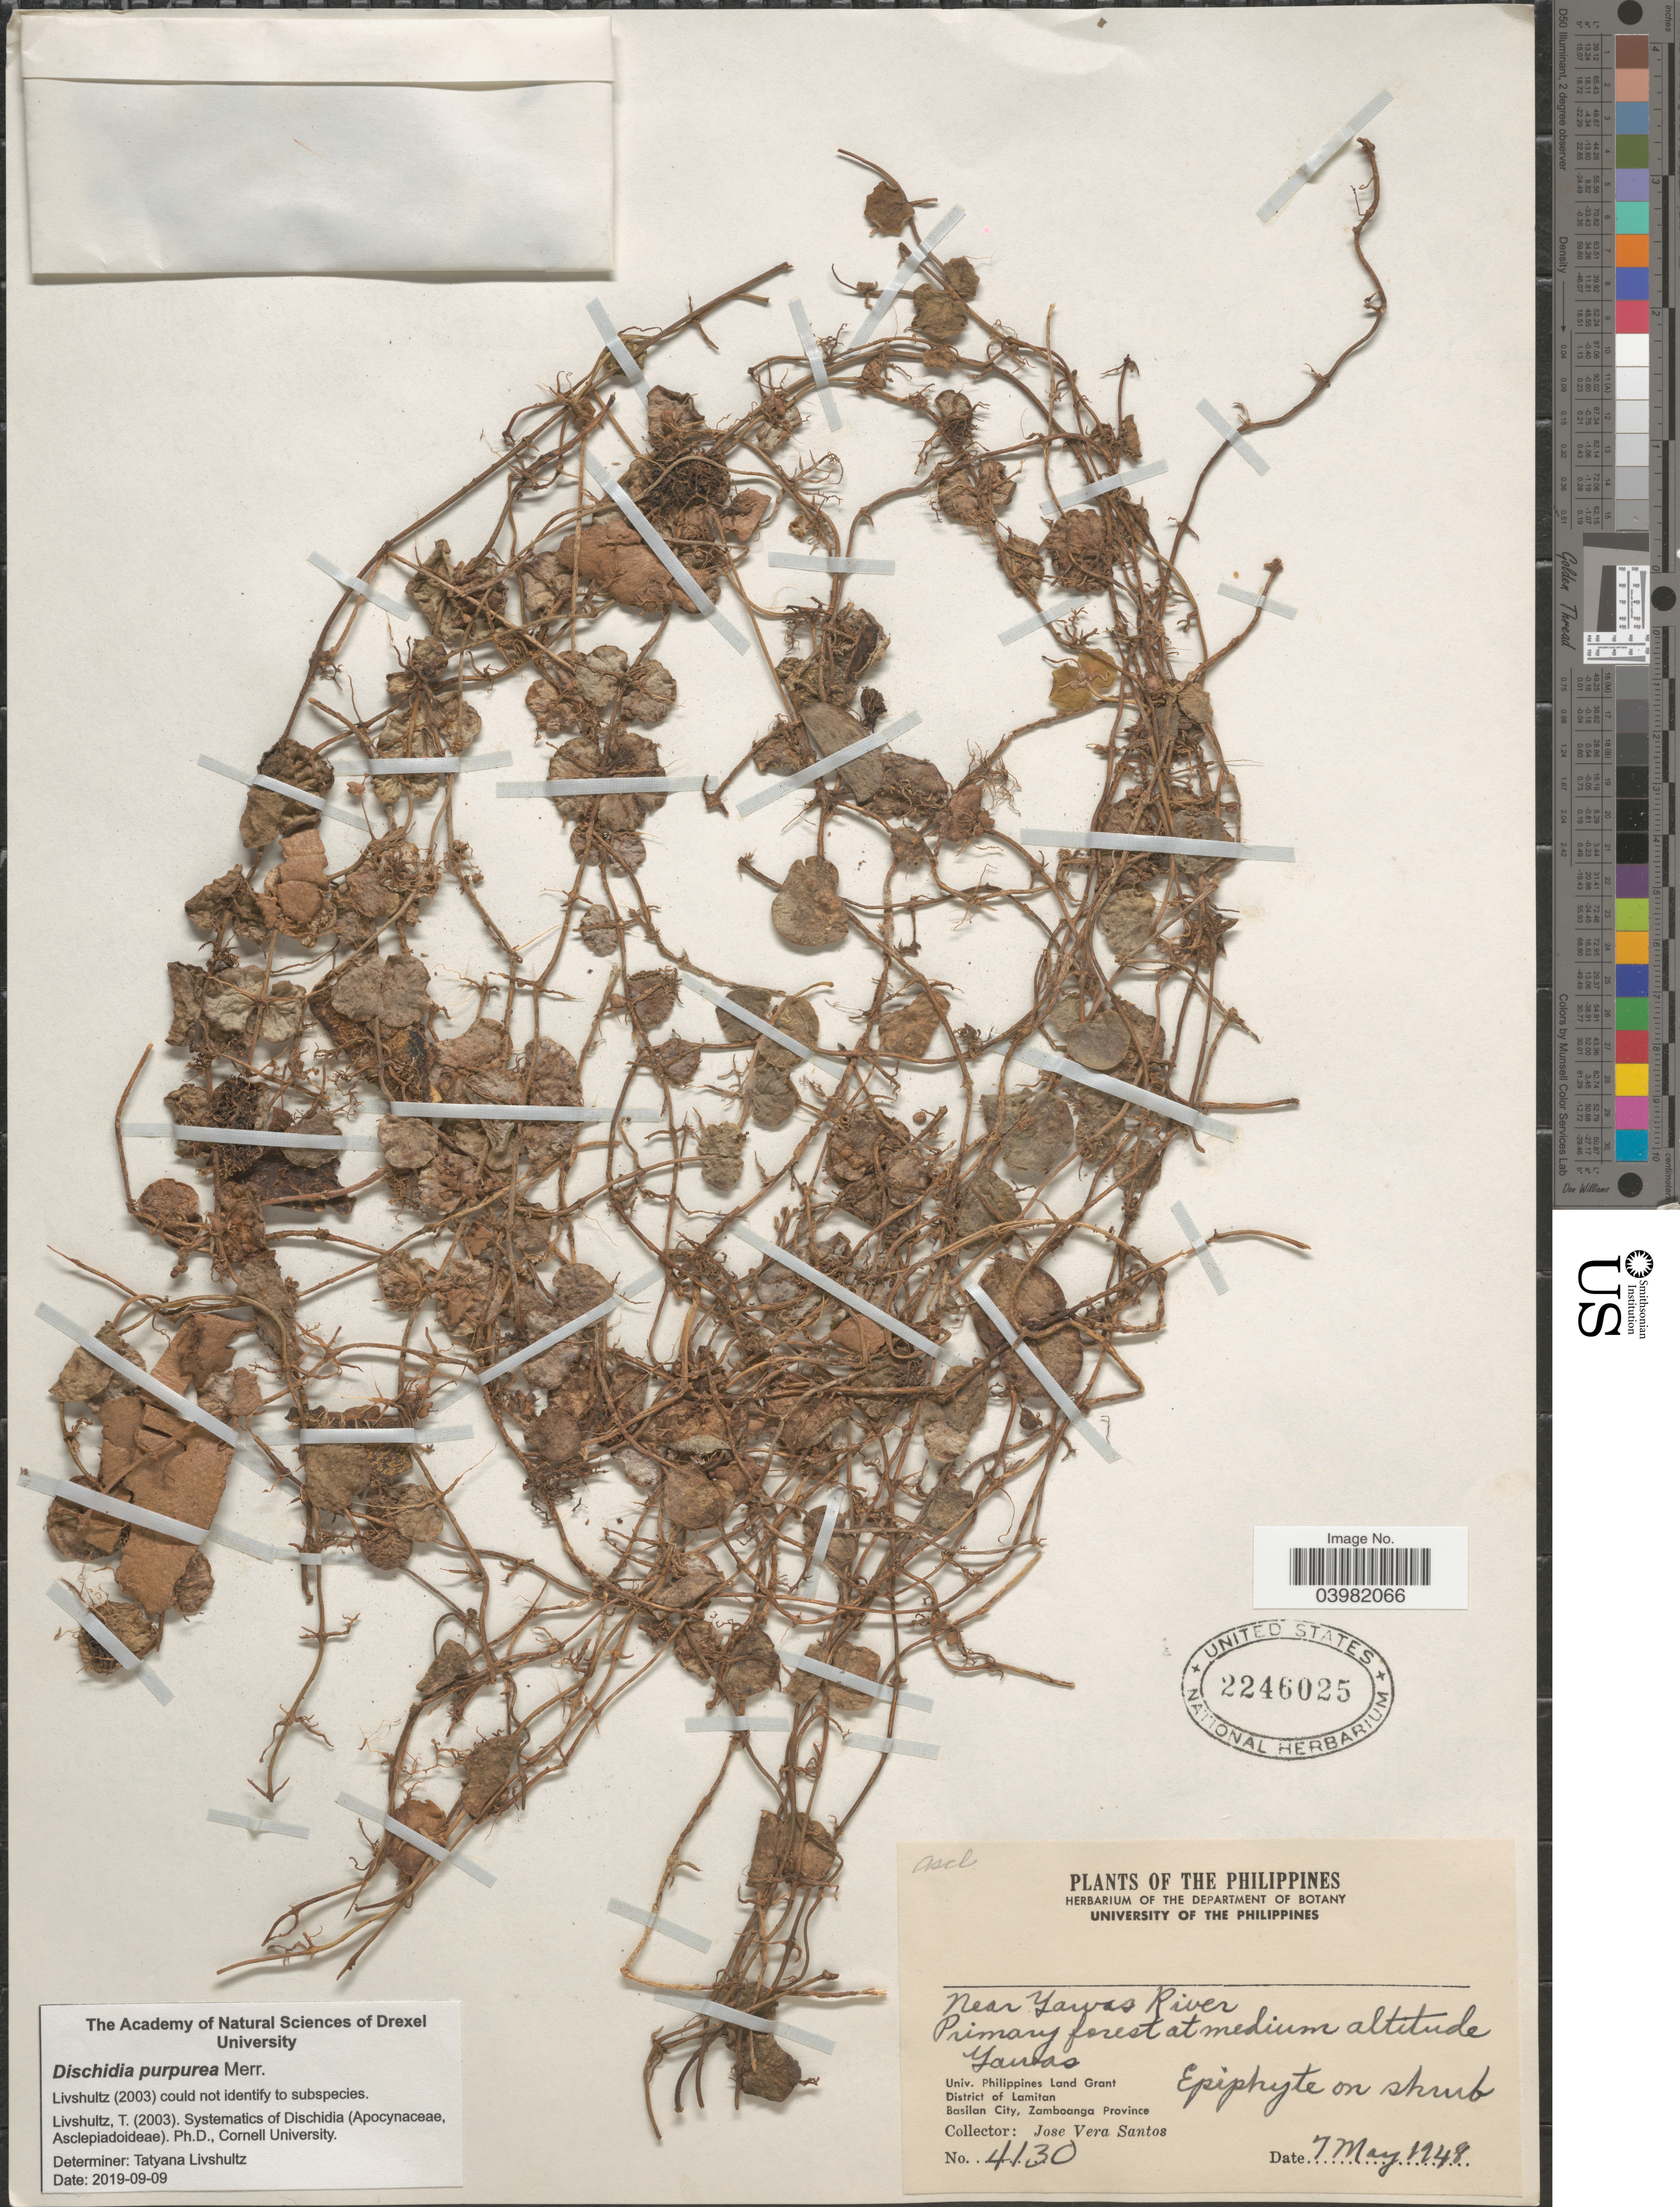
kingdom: Plantae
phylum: Tracheophyta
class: Magnoliopsida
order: Gentianales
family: Apocynaceae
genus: Dischidia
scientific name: Dischidia purpurea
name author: Merr.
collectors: J. Vera Santos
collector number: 4130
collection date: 1948-05-07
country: Philippines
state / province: Muslim Mindanao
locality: Near Yawas River. Yawas. Univ. Philippines Land Grant. District of Lamitan. Basilan City, Zamboanga Province.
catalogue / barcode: US 2246025